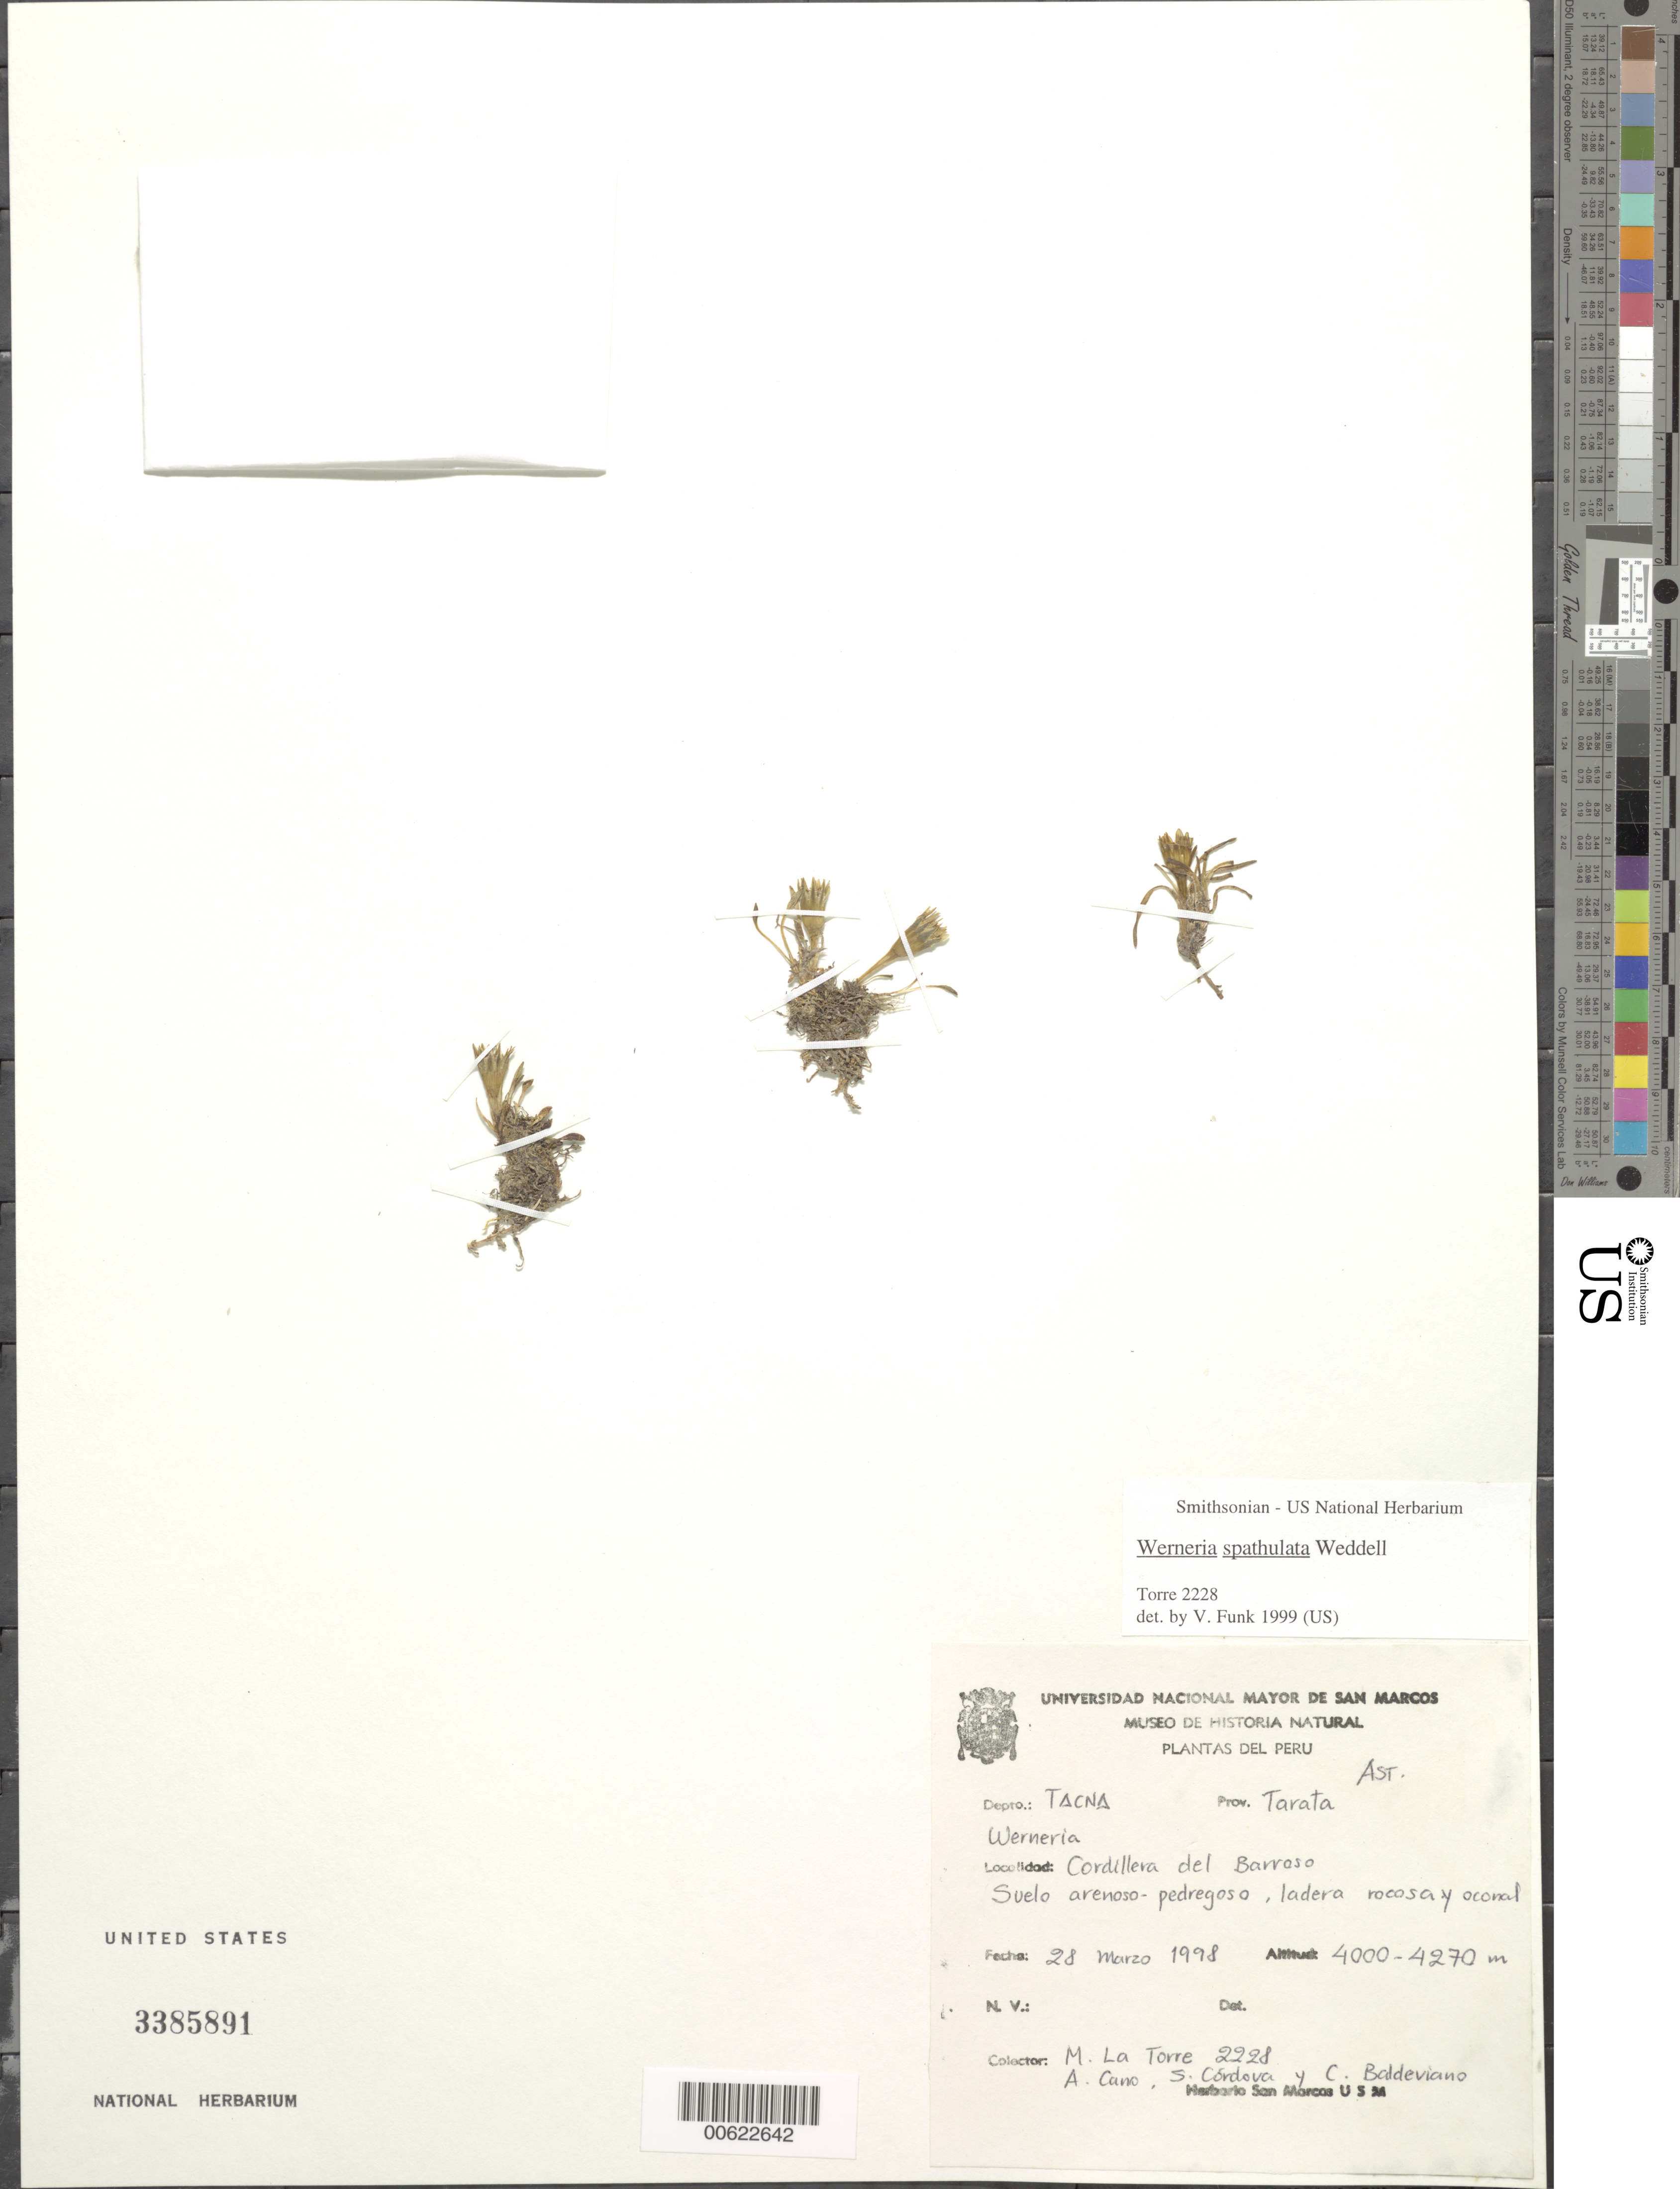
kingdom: Plantae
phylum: Tracheophyta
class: Magnoliopsida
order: Asterales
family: Asteraceae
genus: Werneria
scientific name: Werneria spathulata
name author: Wedd.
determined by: Funk, Vicki A., (BOT), Smithsonian Institution - National Museum of Natural History (UNITED STATES)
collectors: M. La Torre, A. Cano, S. Cordova & C. Baldeviano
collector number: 2228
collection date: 1998-03-28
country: Peru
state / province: Tacna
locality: Prov. Tarata; Cordillera del Barroso Chico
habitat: Suelo arenoso-pedregoso, ladera rocosa y oconal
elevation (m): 4000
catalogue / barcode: US 3385891